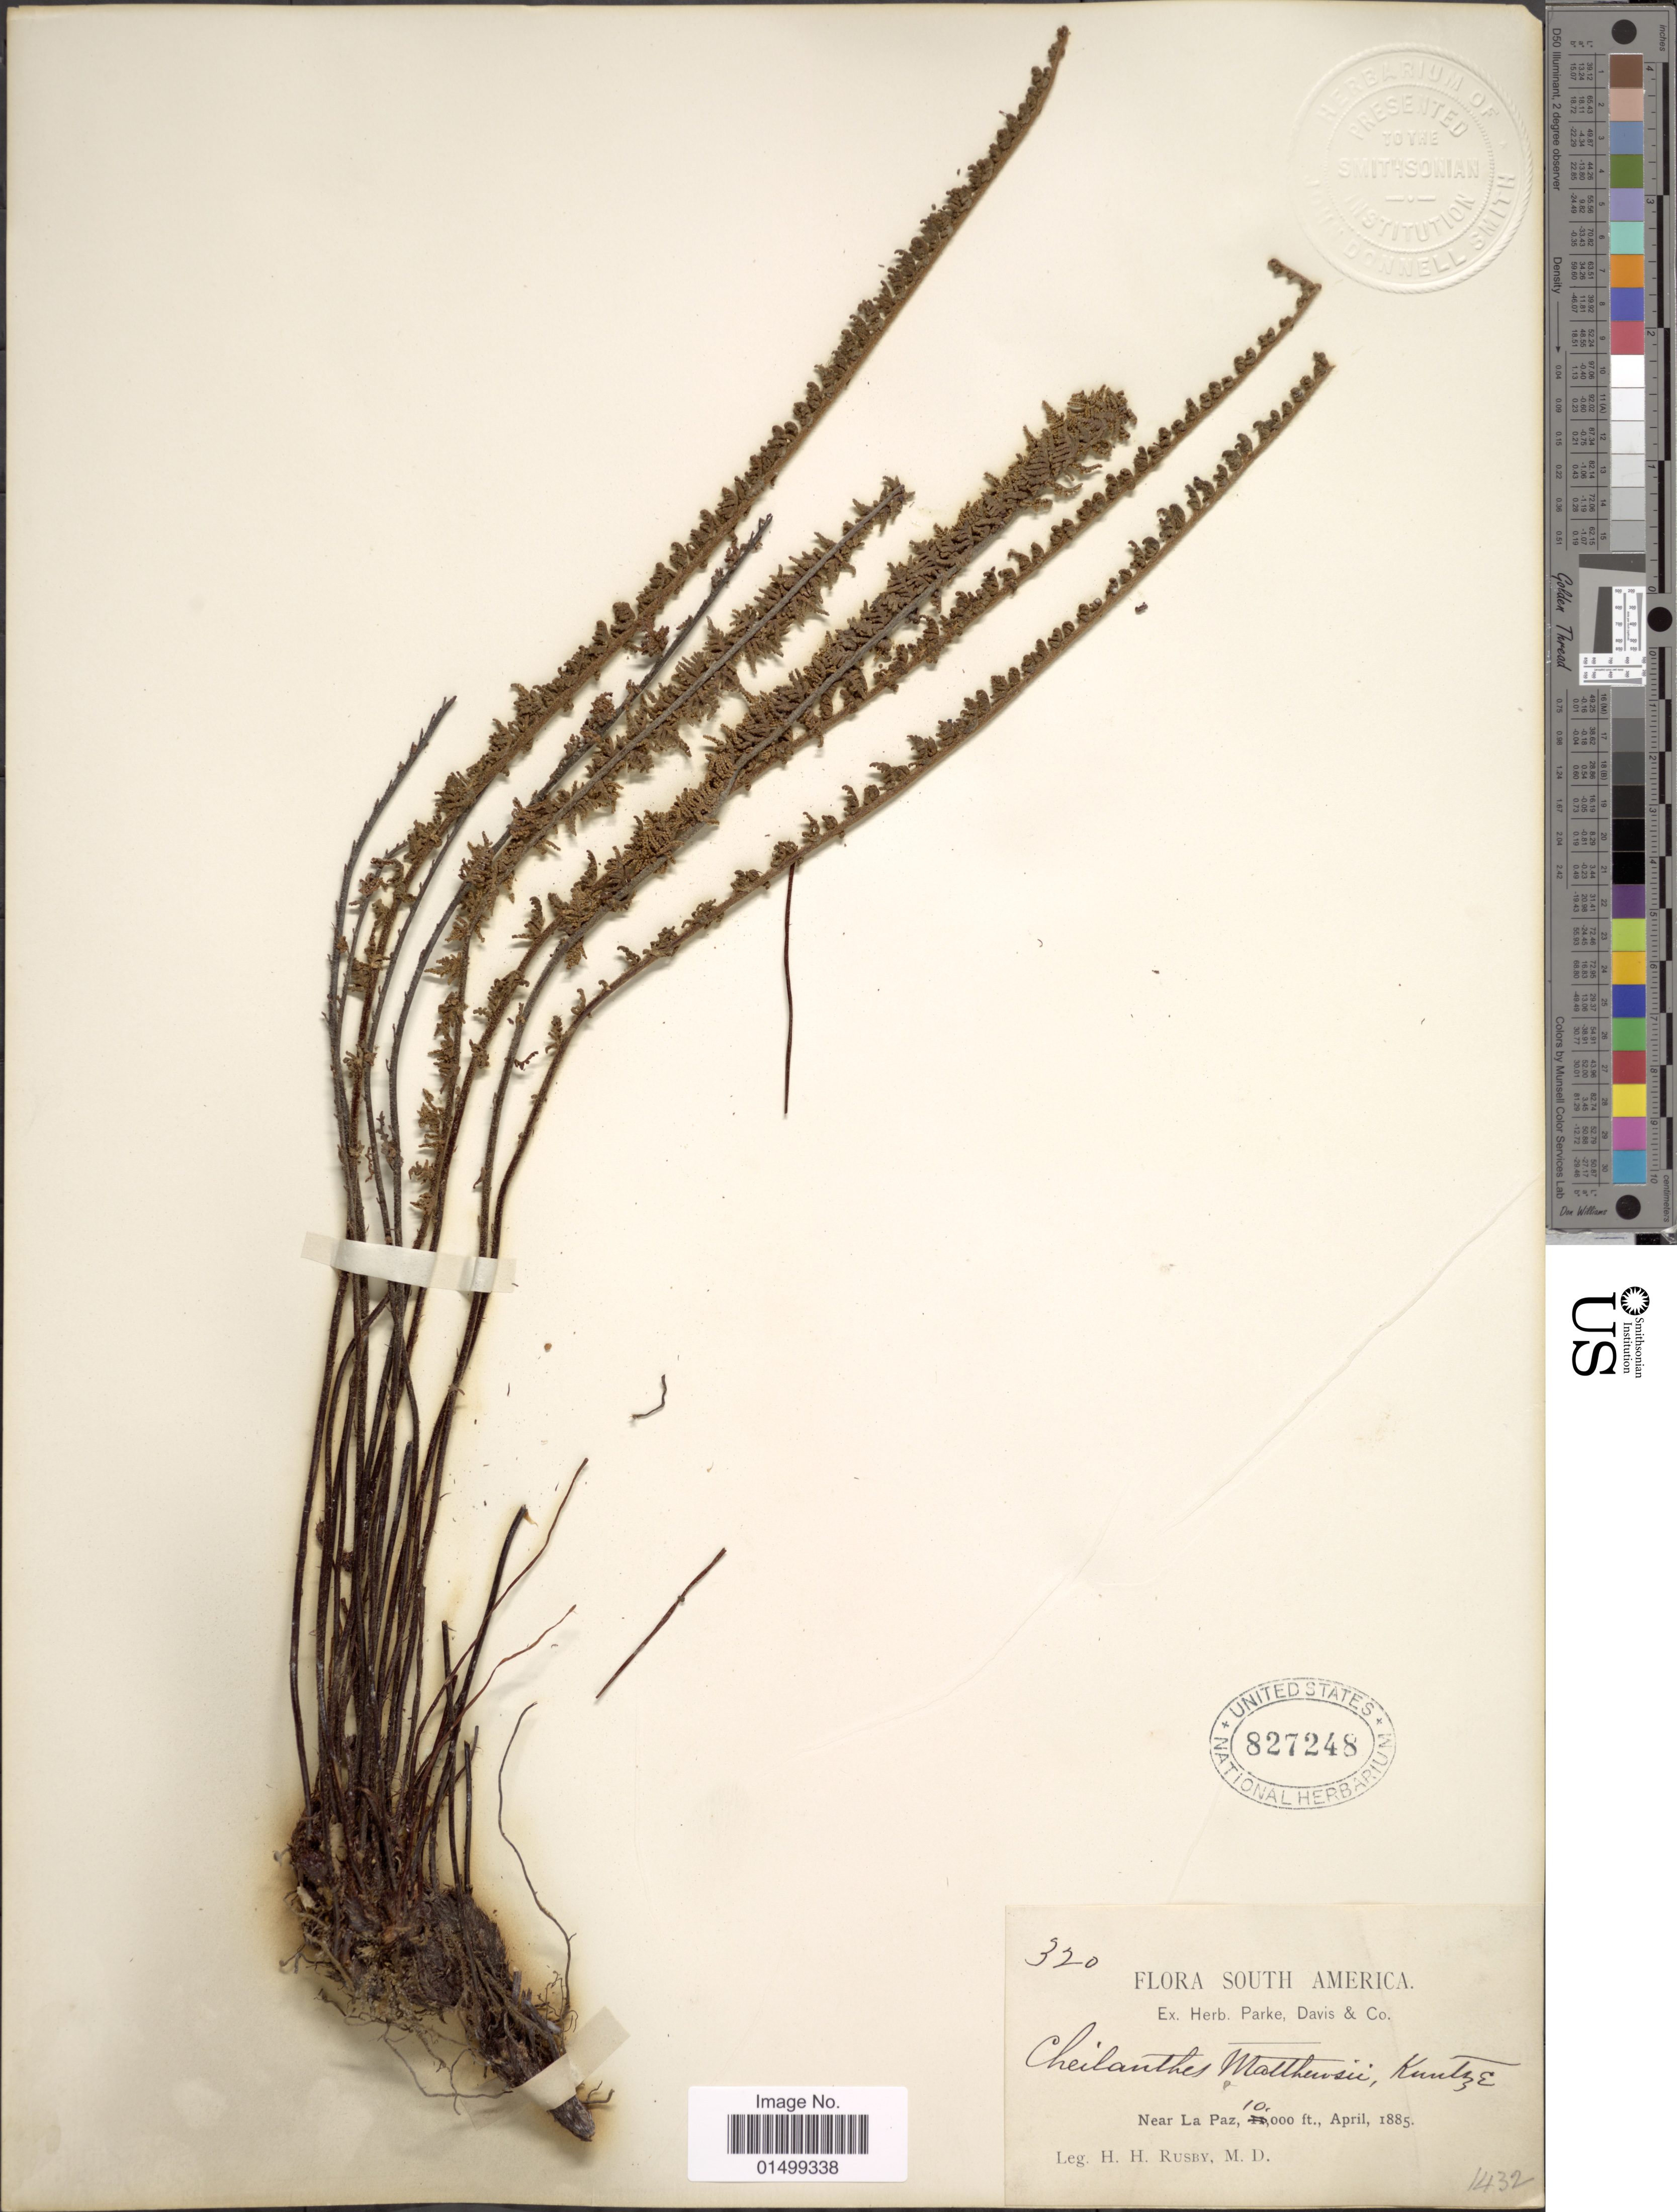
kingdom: Plantae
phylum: Tracheophyta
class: Polypodiopsida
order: Polypodiales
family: Pteridaceae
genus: Cheilanthes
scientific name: Cheilanthes pruinata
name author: Kaulf.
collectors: H. H. Rusby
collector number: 320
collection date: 1885-04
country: Bolivia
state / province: La Paz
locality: Near La Paz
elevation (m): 3048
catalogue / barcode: US 827248